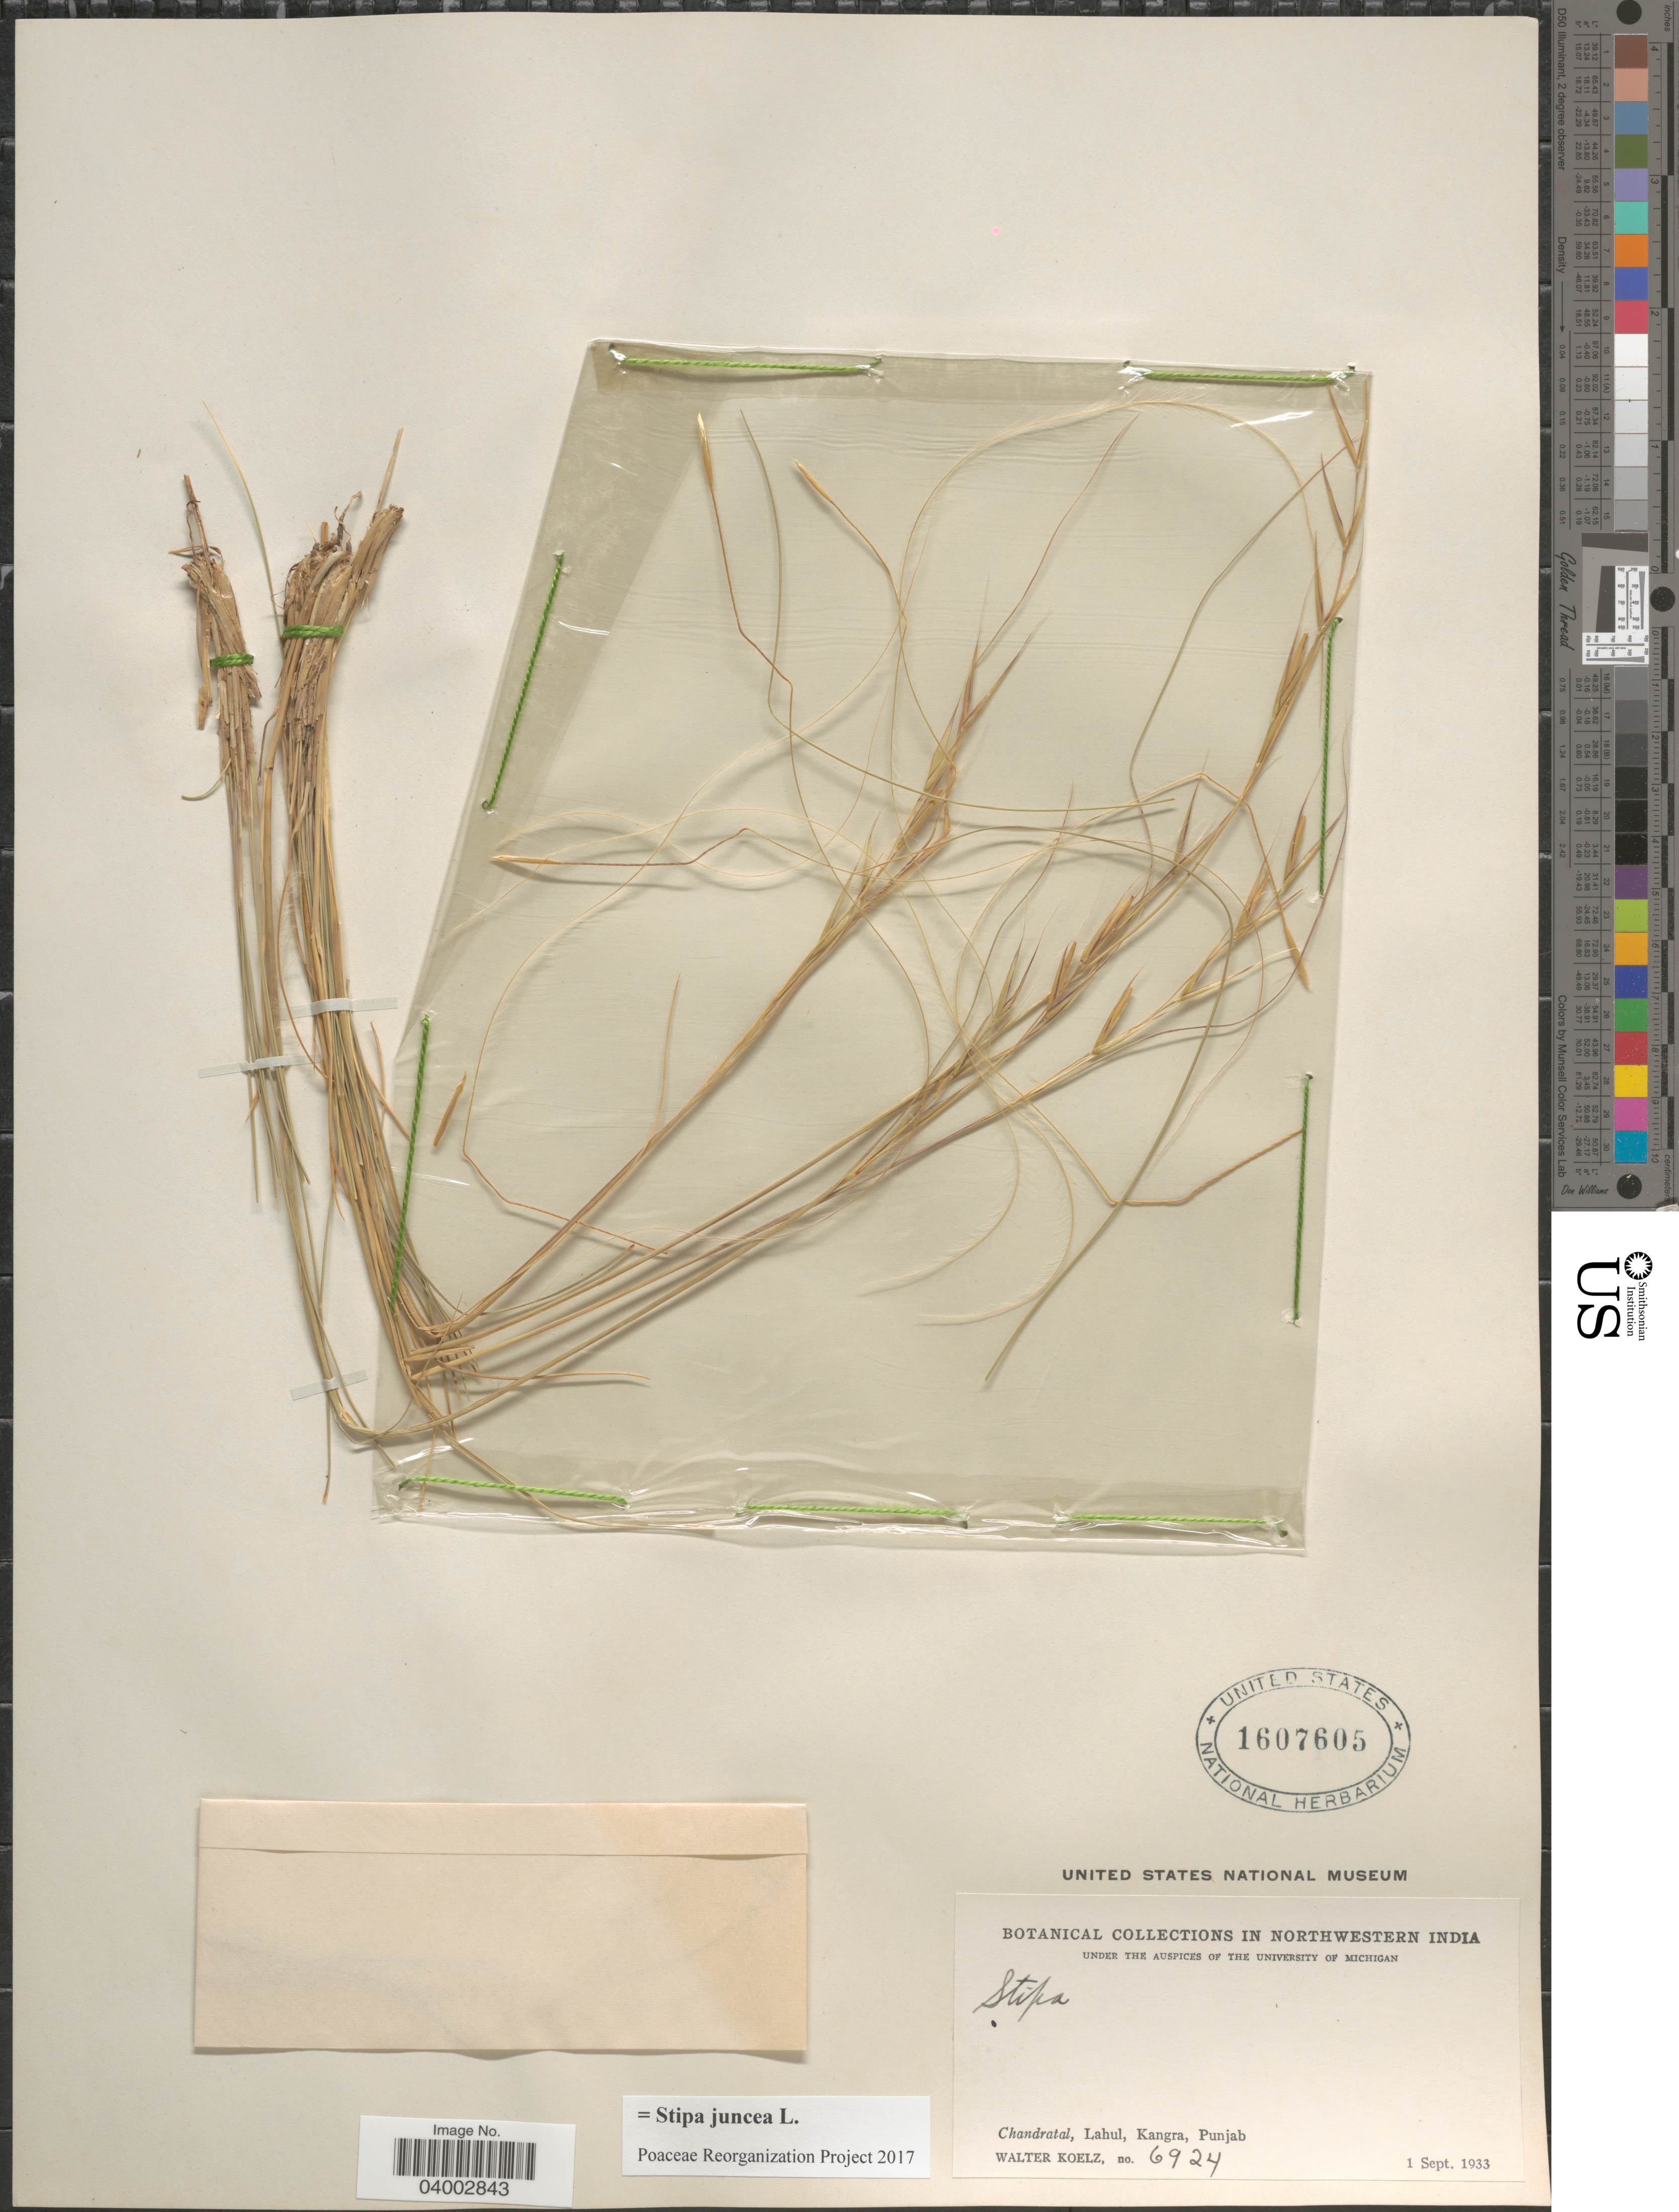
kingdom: Plantae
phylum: Tracheophyta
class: Liliopsida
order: Poales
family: Poaceae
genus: Stipa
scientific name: Stipa juncea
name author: Michaux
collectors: W. N. Koelz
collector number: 6924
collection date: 1933-09-01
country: India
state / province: Punjab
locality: In Northwestern India. Chandratal, Lahul, Kangra.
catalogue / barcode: US 1607605